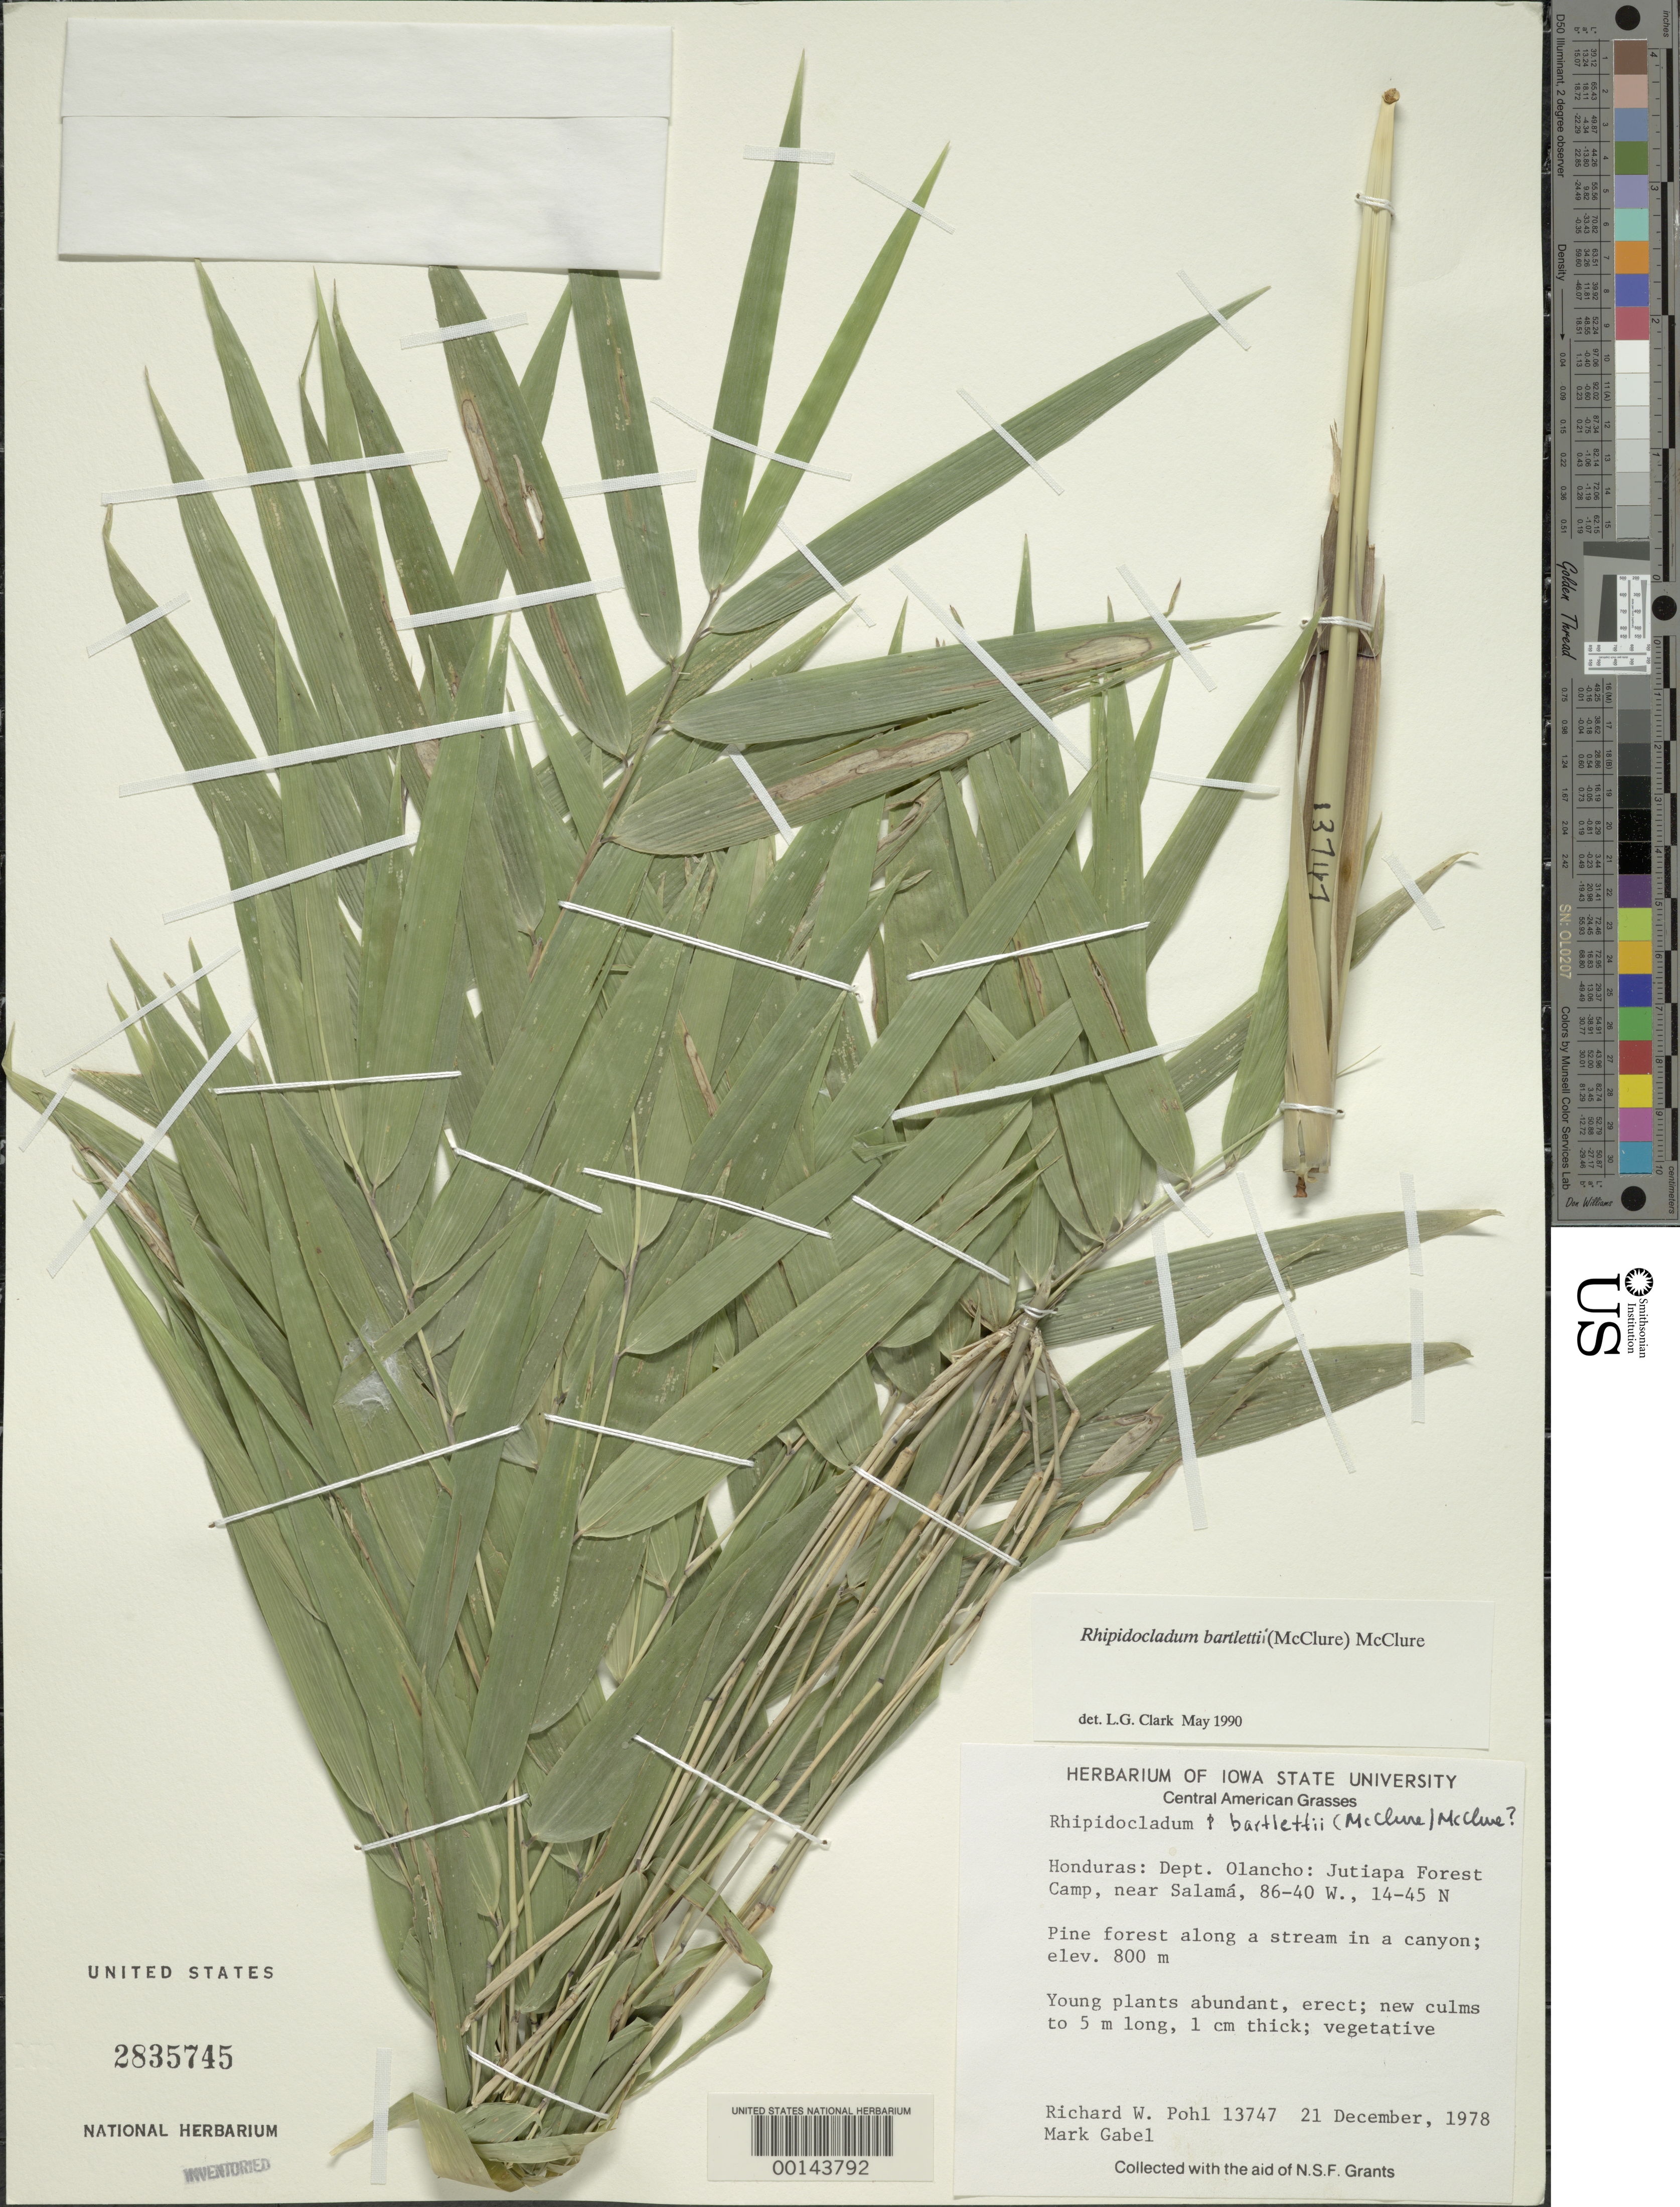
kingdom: Plantae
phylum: Tracheophyta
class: Liliopsida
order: Poales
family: Poaceae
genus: Rehia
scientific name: Rehia nervata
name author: (Swallen) Fijten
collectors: R. W. Pohl & M. Gabel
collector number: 13747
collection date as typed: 21 Dec 1978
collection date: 1978-12-21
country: Honduras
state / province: Olancho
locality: Salama, Jutiapa forest camp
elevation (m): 800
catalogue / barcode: US 2835745